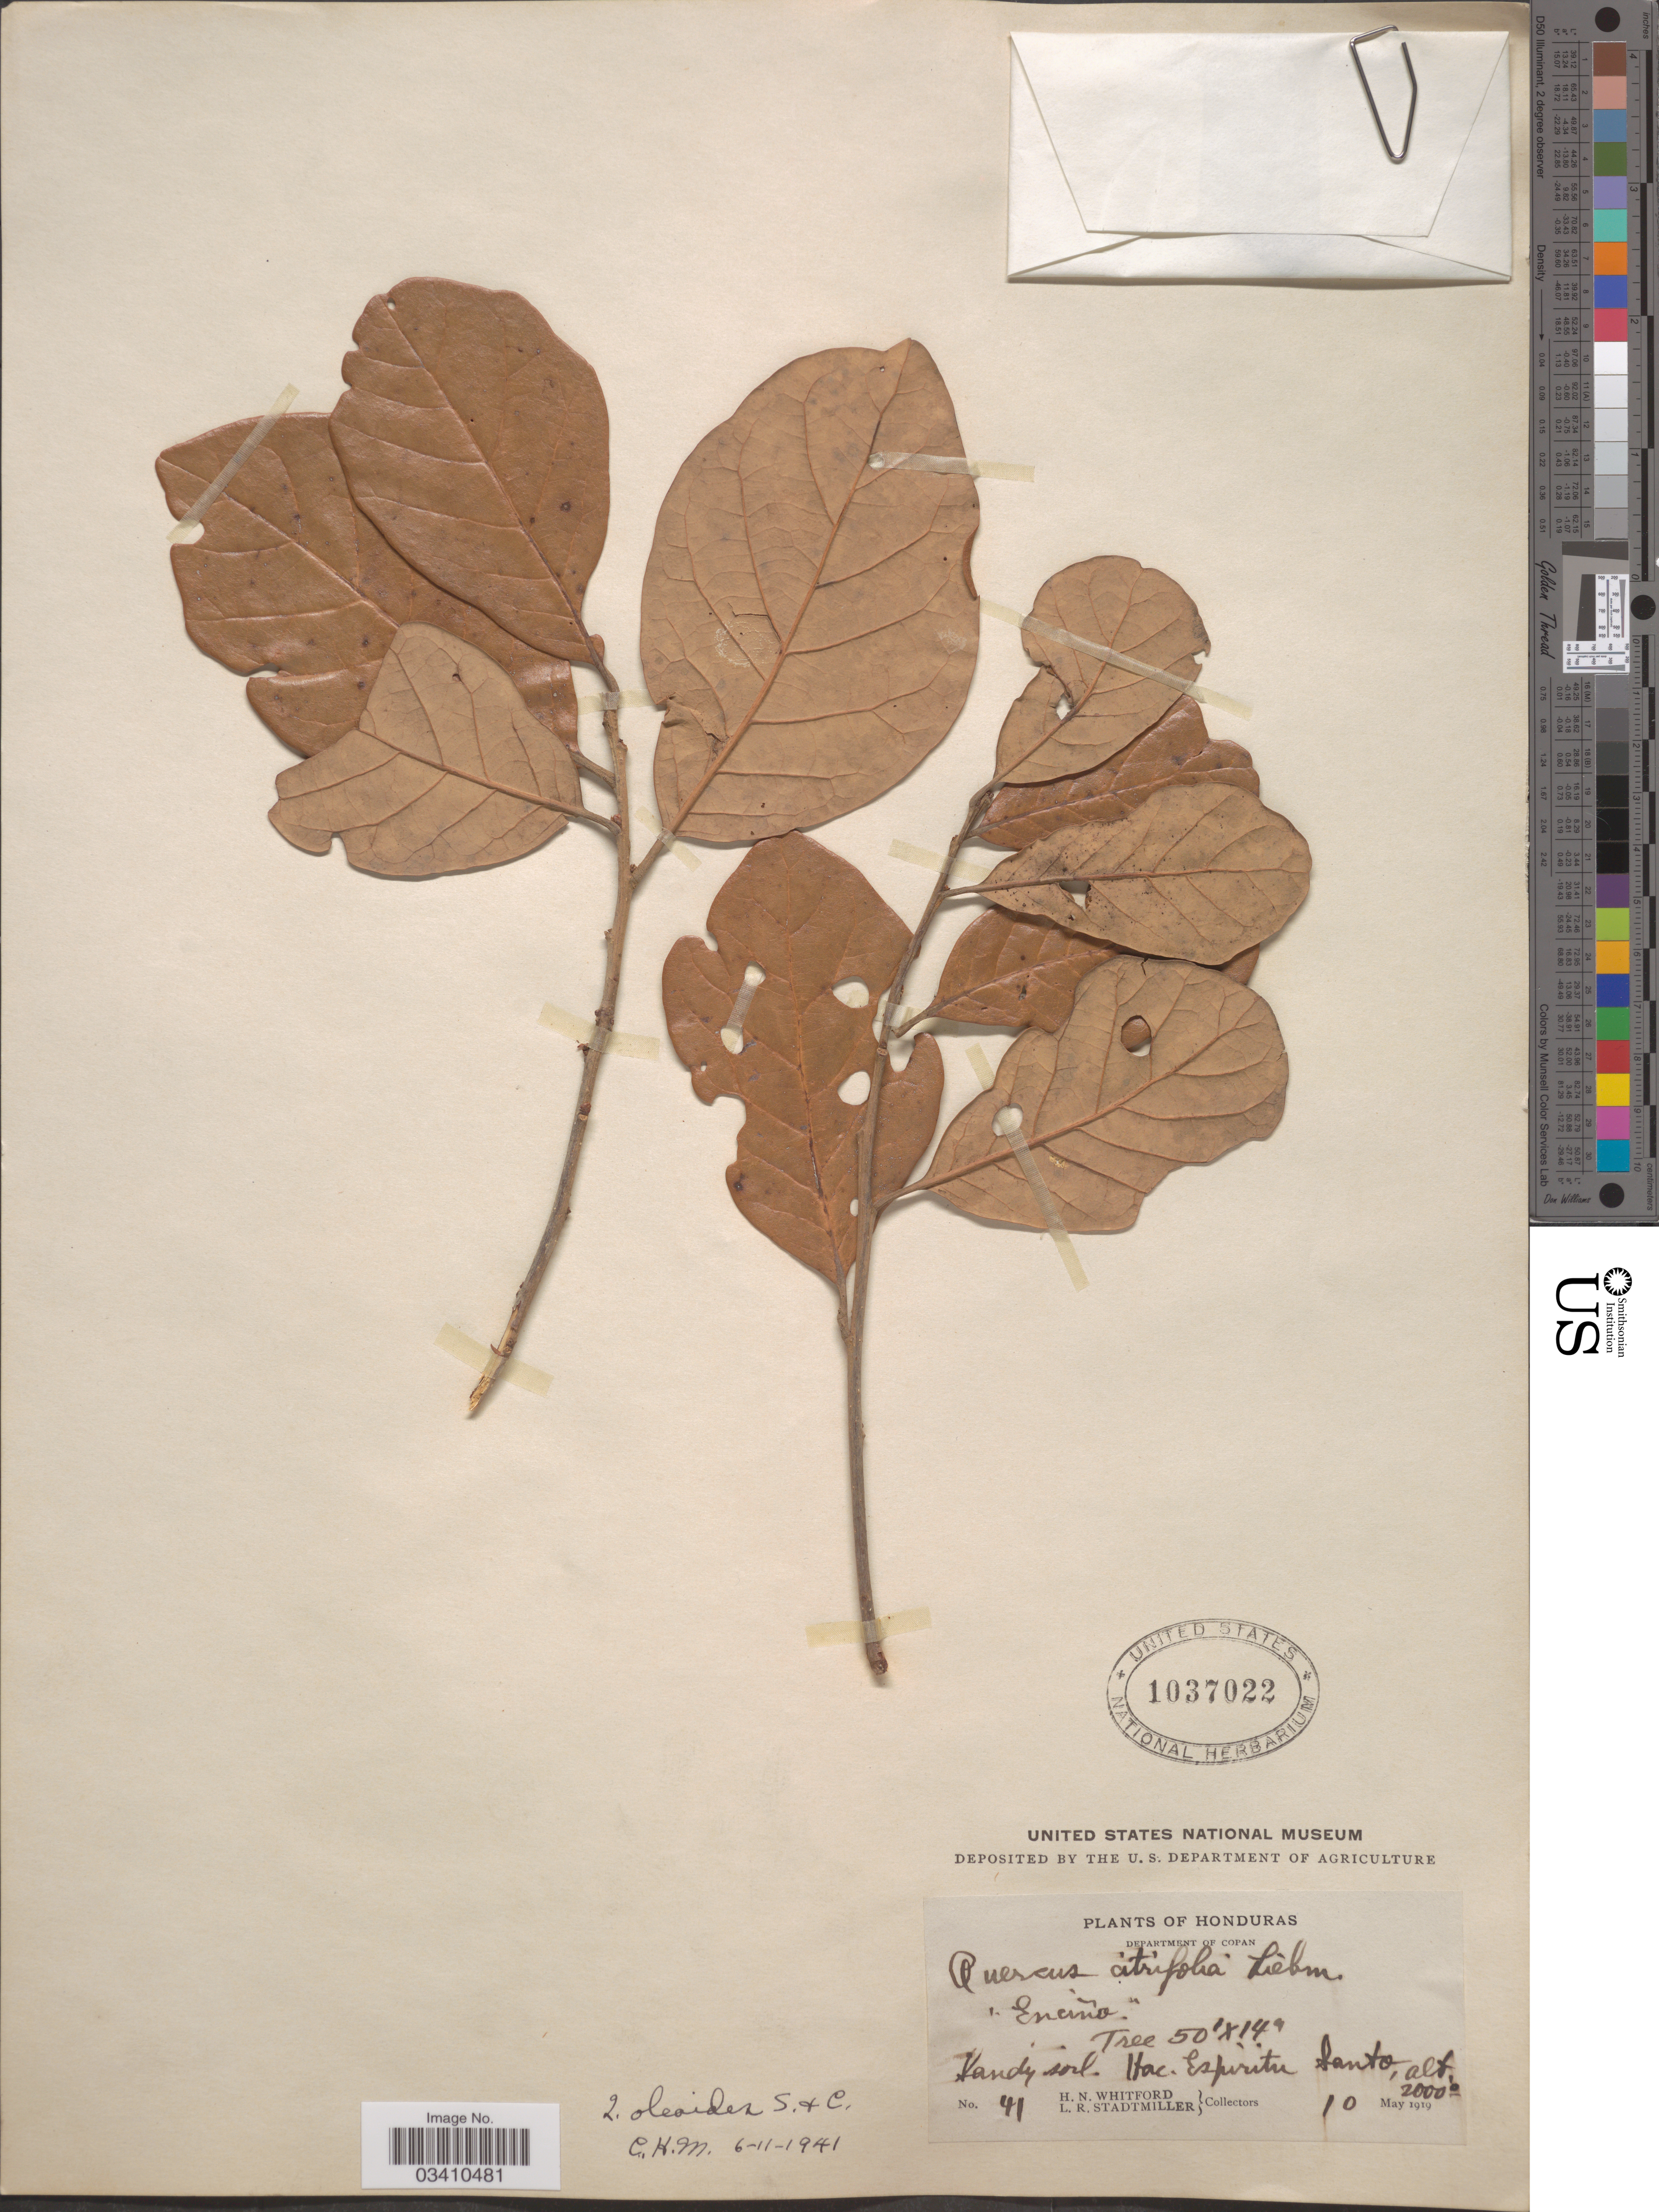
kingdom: Plantae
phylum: Tracheophyta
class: Magnoliopsida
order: Fagales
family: Fagaceae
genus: Quercus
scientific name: Quercus oleoides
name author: Schltdl. & Cham.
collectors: H. N. Whitford & L. Stadtmiller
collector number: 41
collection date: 1919-05-10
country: Honduras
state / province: Copán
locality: Department of Copan. Hac. Espiritu Santo.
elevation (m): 610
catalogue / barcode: US 1037022